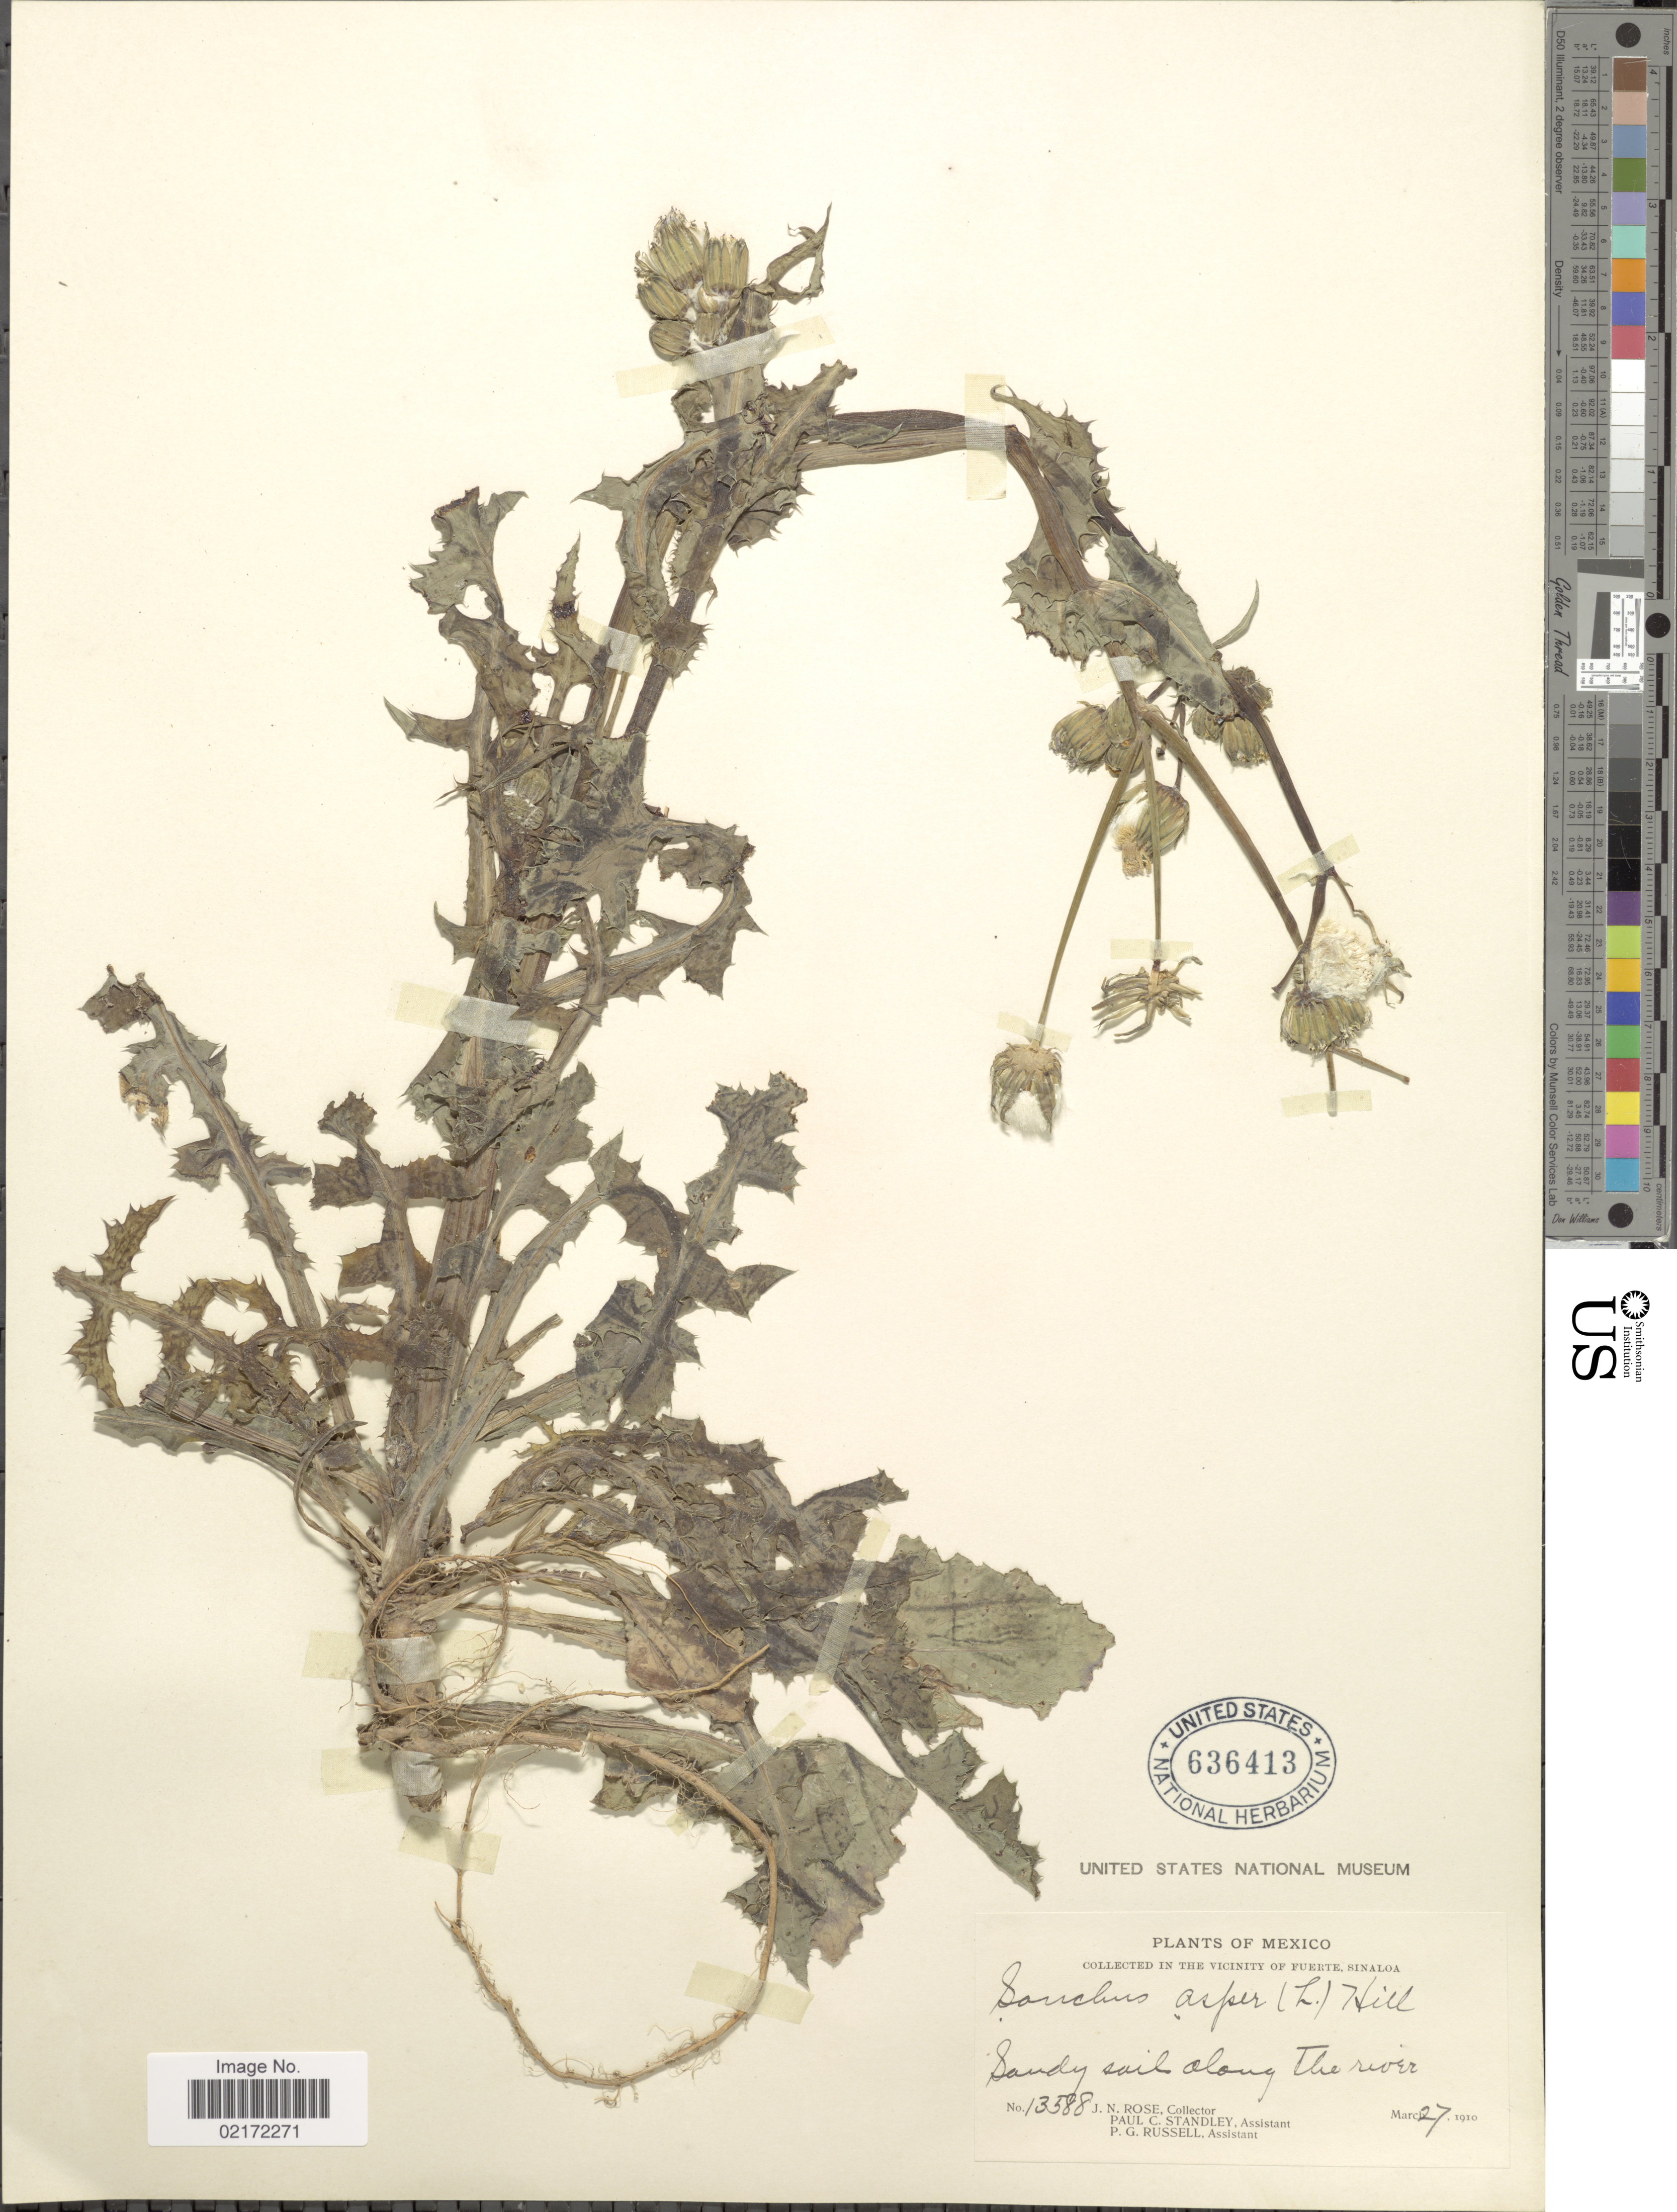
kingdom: Plantae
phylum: Tracheophyta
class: Magnoliopsida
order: Asterales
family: Asteraceae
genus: Sonchus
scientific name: Sonchus asper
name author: (L.) Hill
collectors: J. N. Rose, P. C. Standley & P. G. Russell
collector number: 13588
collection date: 1910-03-27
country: Mexico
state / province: Sinaloa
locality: In the vicinity of Fuerte, Sinaloa. Sandy soil along the river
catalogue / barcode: US 636413